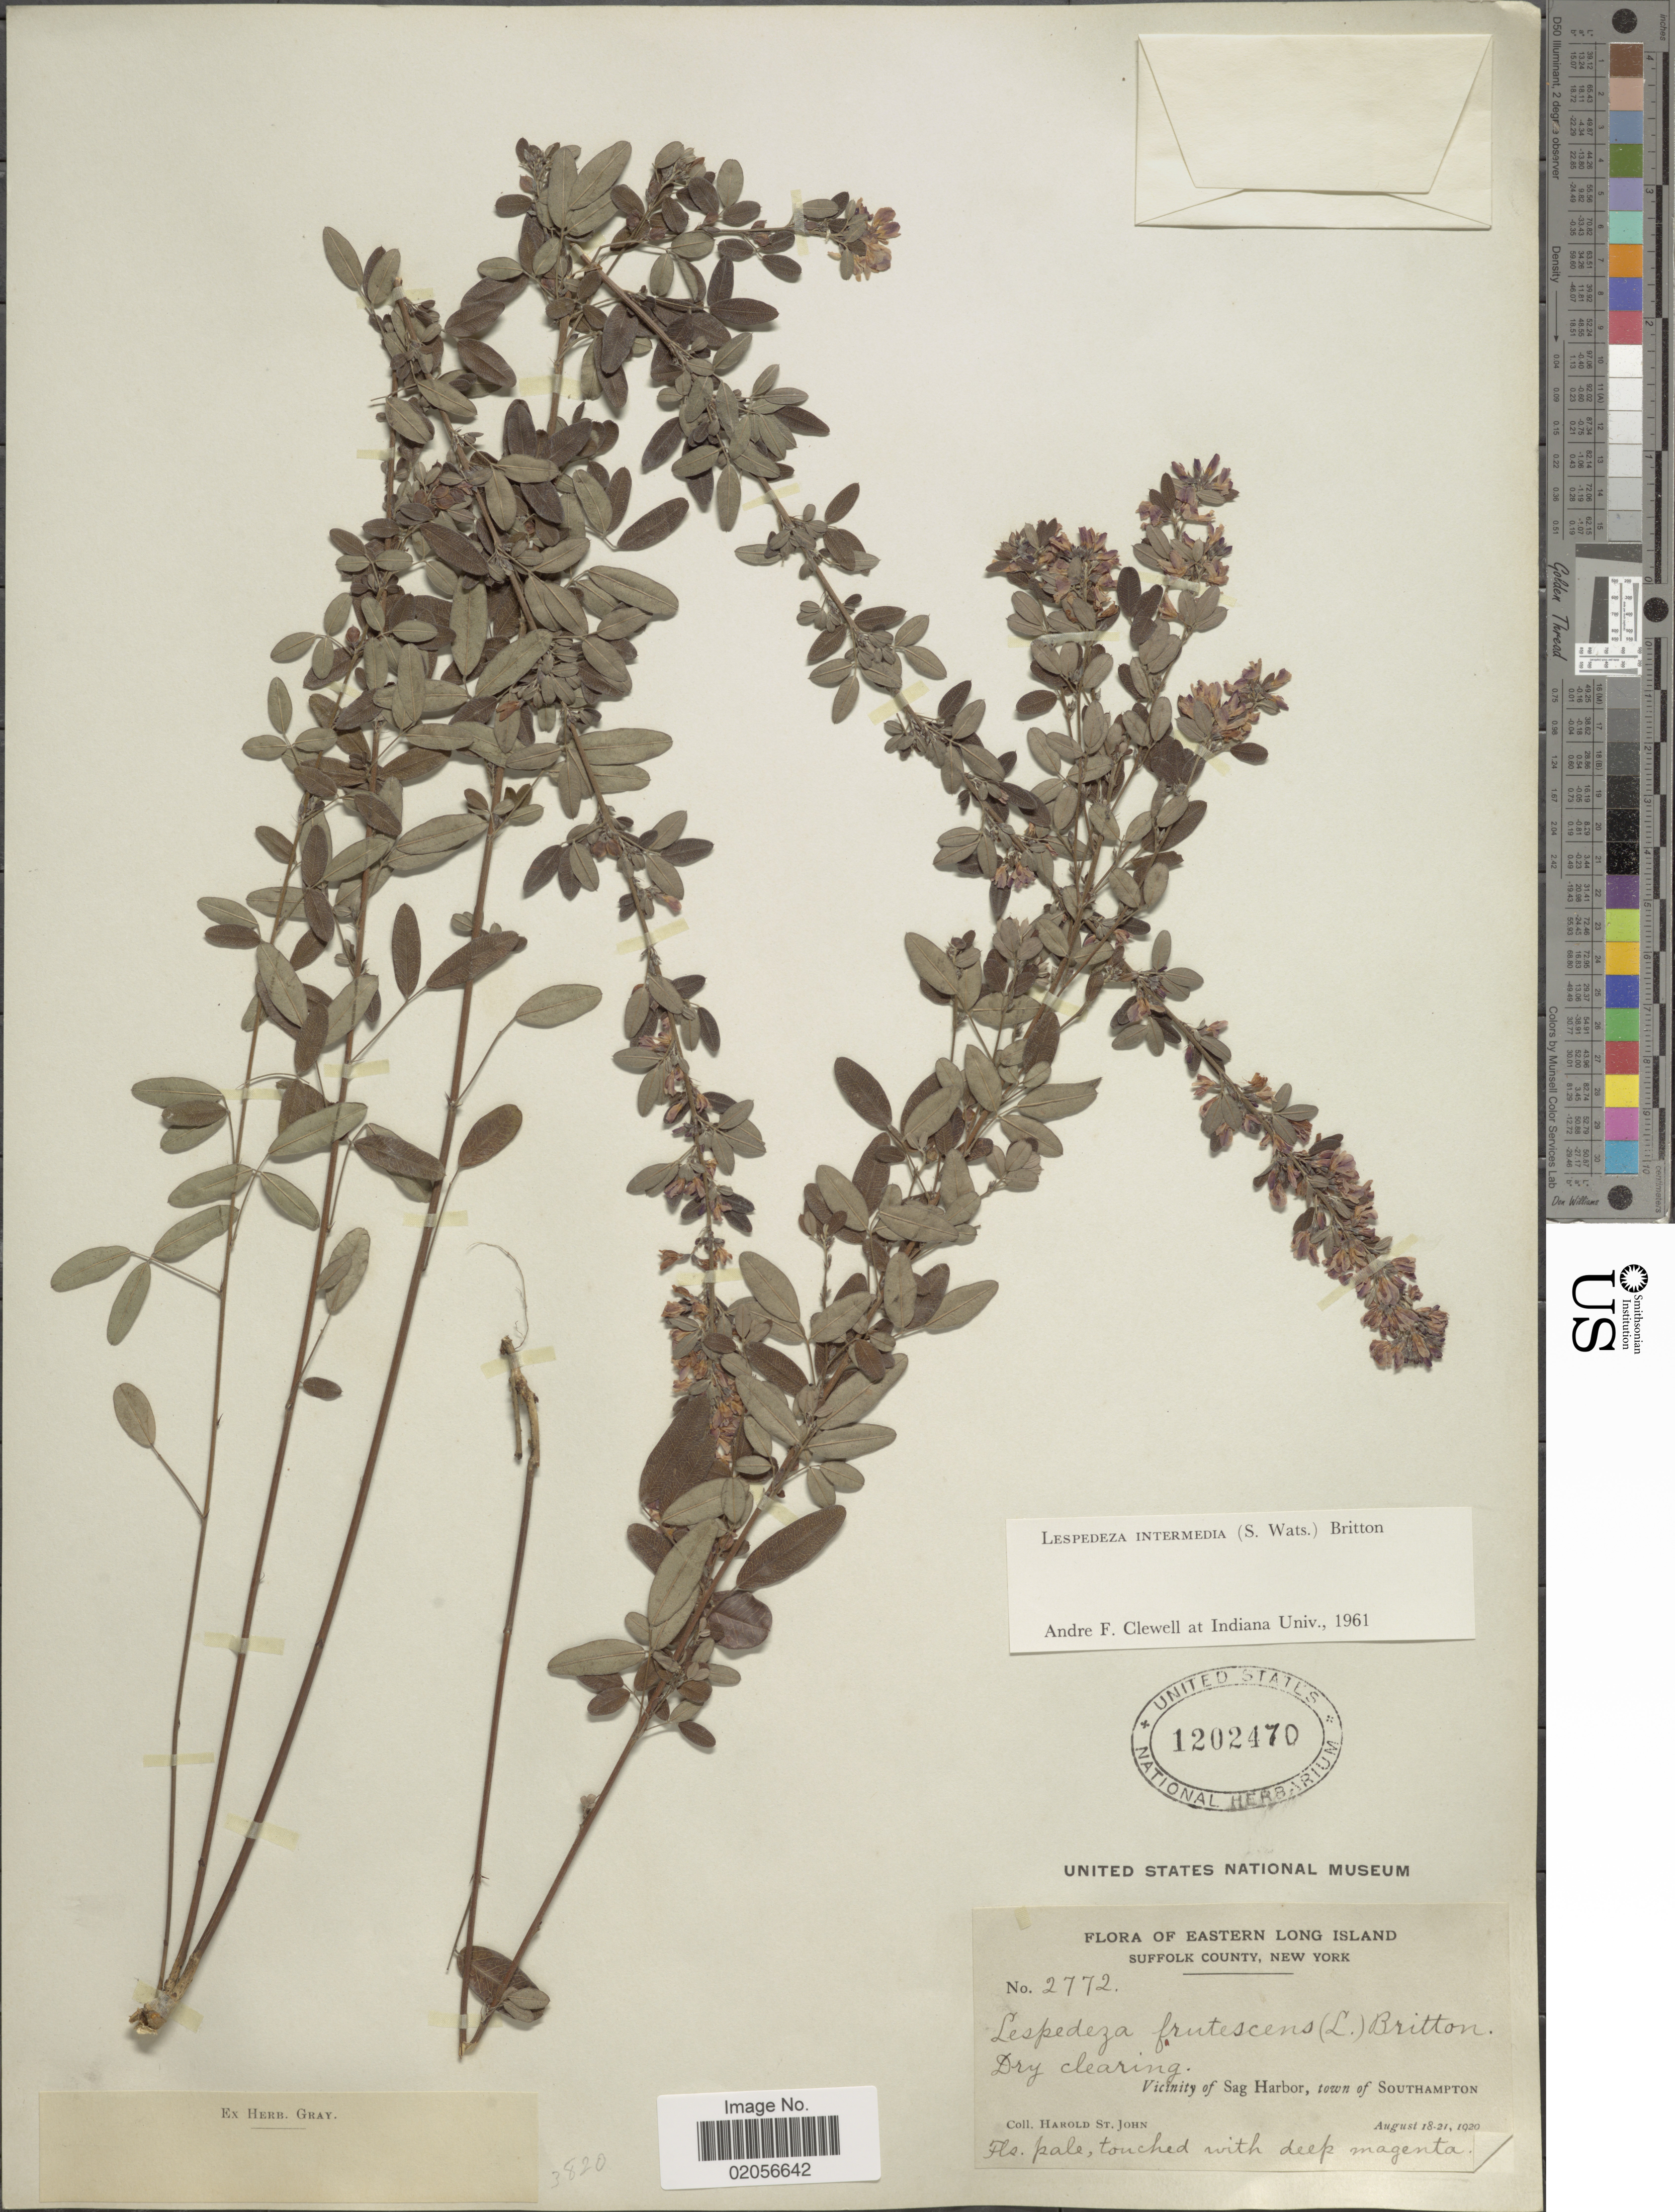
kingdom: Plantae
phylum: Tracheophyta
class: Magnoliopsida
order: Fabales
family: Fabaceae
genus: Lespedeza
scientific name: Lespedeza intermedia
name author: (S. Watson) Britton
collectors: H. St. John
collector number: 2772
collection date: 1920-08-18/1920-08-21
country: United States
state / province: New York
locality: Eastern Long Island Suffolk County, Dry clearing, Vicinity of Sag Harbor, town of Southampton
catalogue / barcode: US 1202470